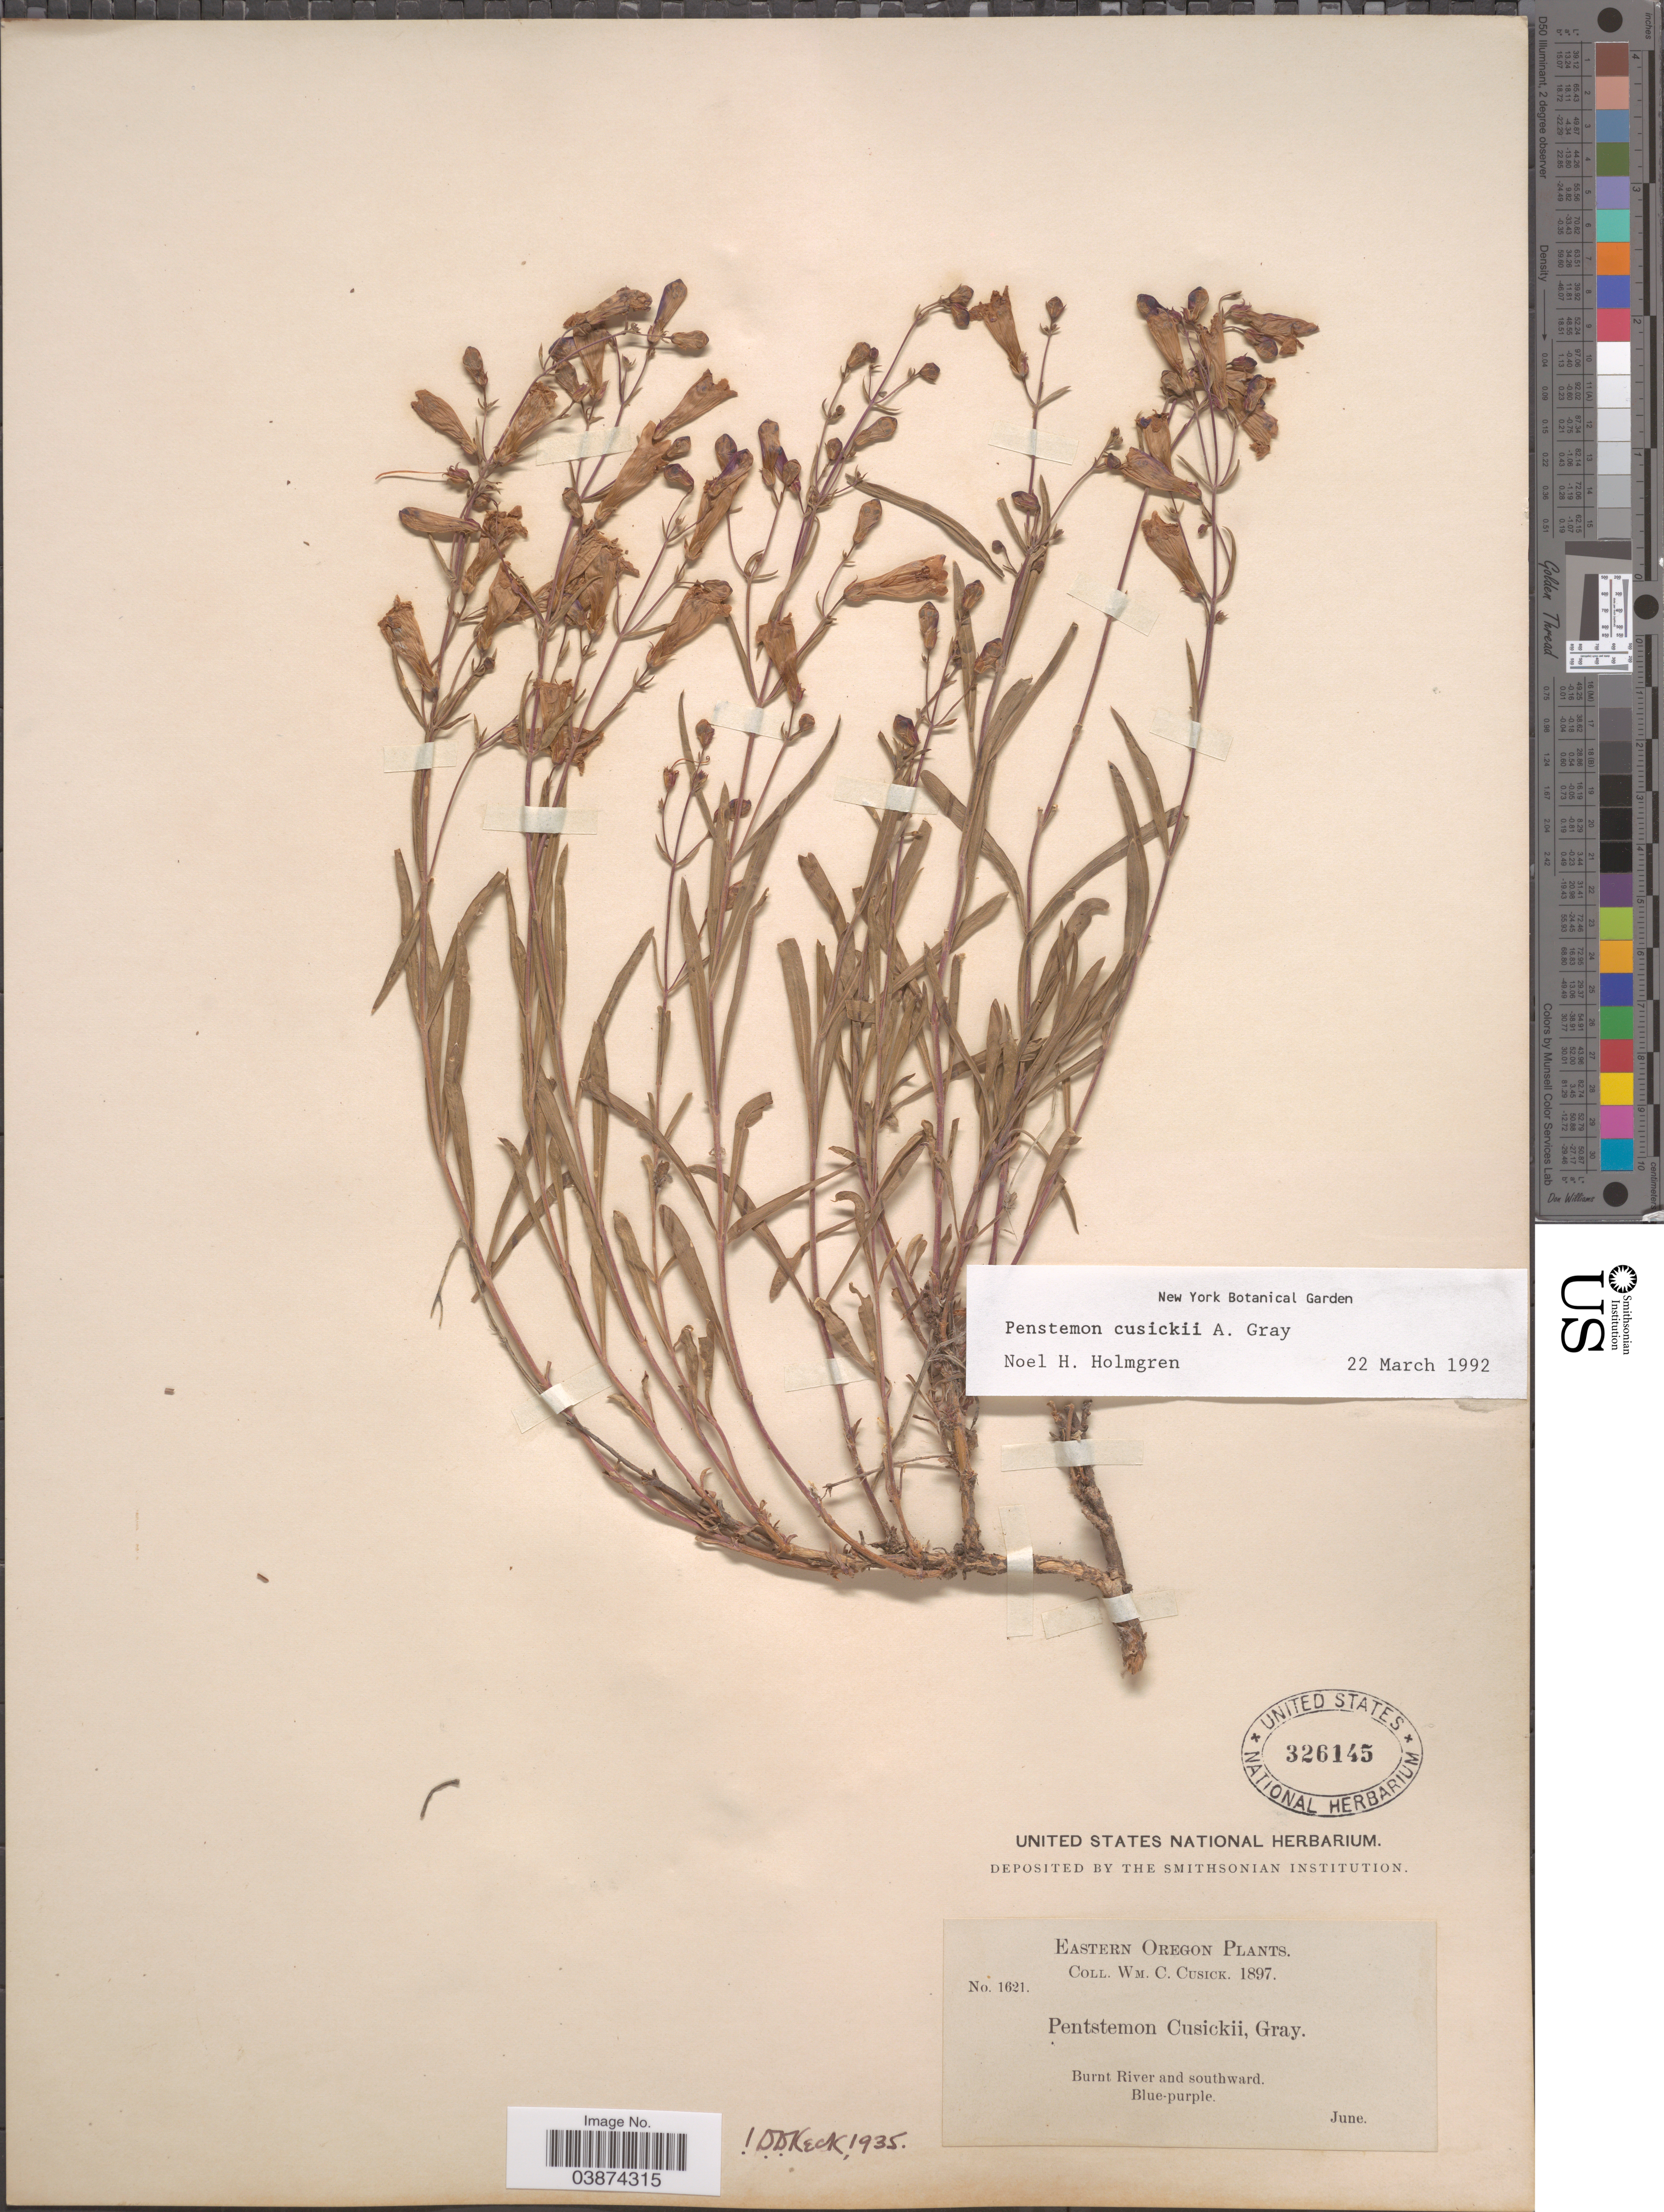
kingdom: Plantae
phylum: Tracheophyta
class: Magnoliopsida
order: Lamiales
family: Plantaginaceae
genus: Penstemon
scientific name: Penstemon cusickii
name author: A. Gray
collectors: W. C. Cusick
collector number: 1621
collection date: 1897-06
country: United States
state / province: Oregon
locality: Eastern Oregon. Burnt River and southward.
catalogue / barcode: US 326145